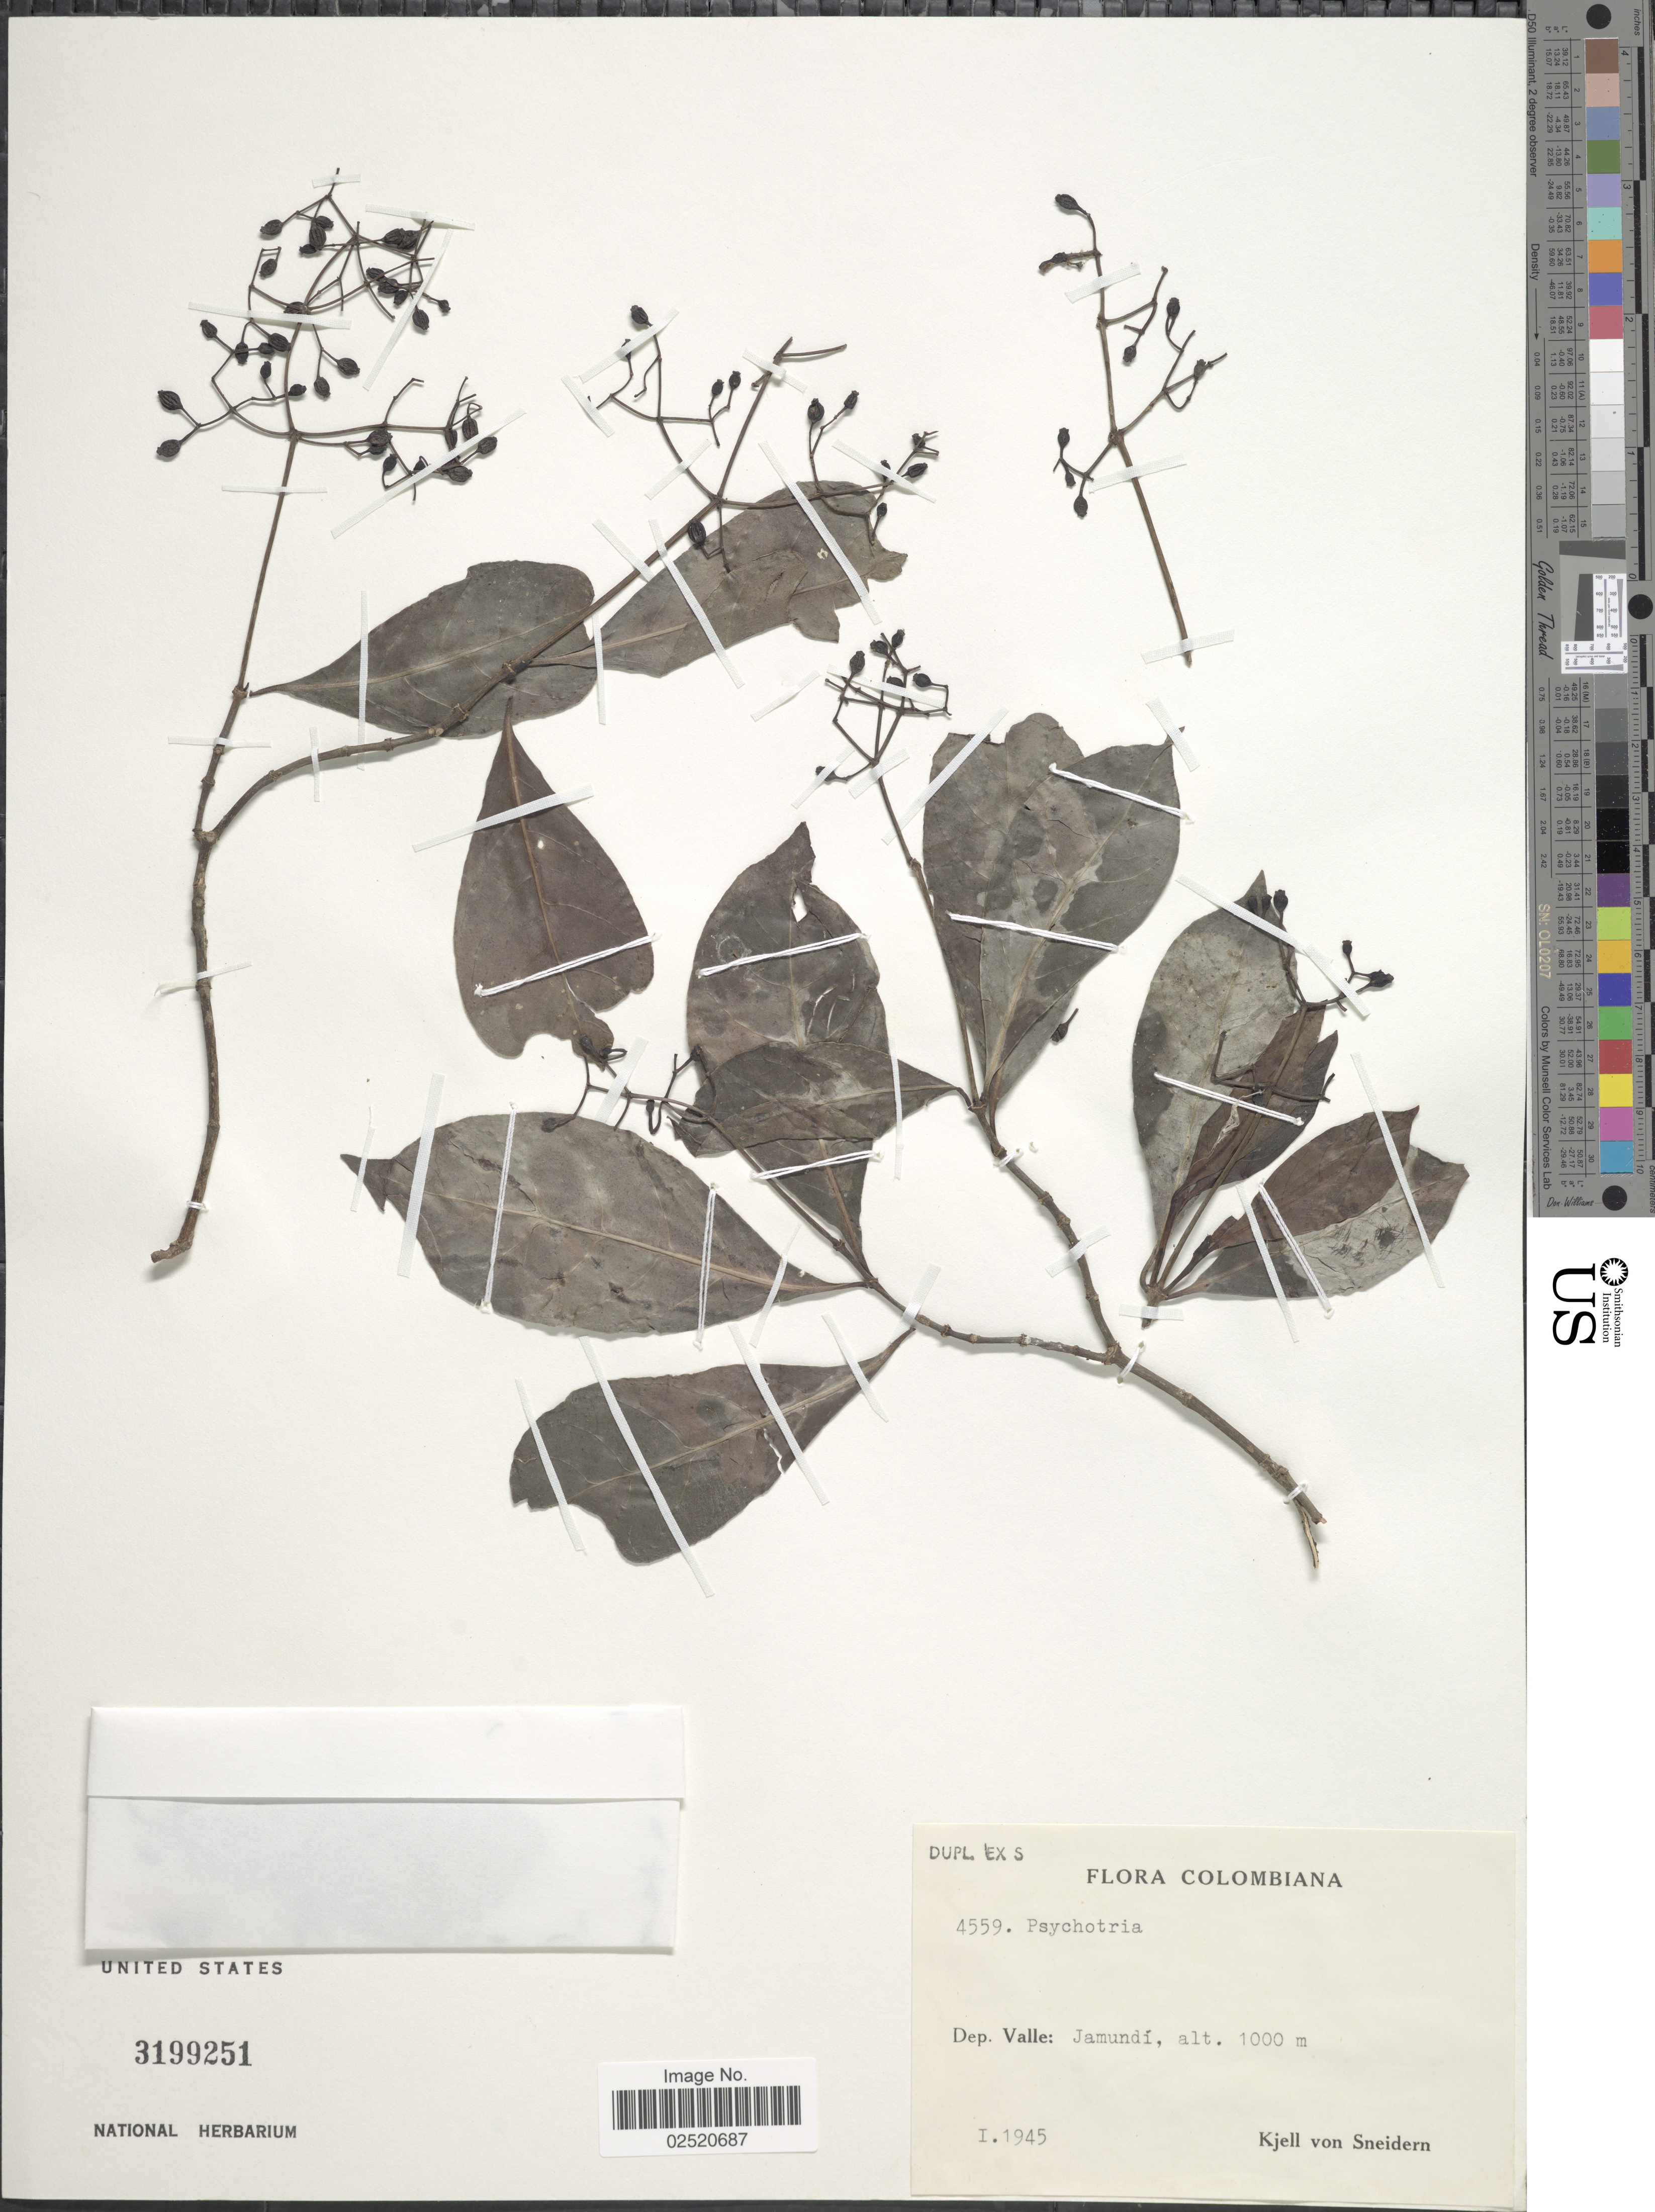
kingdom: Plantae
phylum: Tracheophyta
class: Magnoliopsida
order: Gentianales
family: Rubiaceae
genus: Psychotria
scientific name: Psychotria sp.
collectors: K. von Sneidern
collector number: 4559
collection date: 1945-01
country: Colombia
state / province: Valle del Cauca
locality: Dep. Valle: Jamundí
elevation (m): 1000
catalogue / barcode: US 3199251